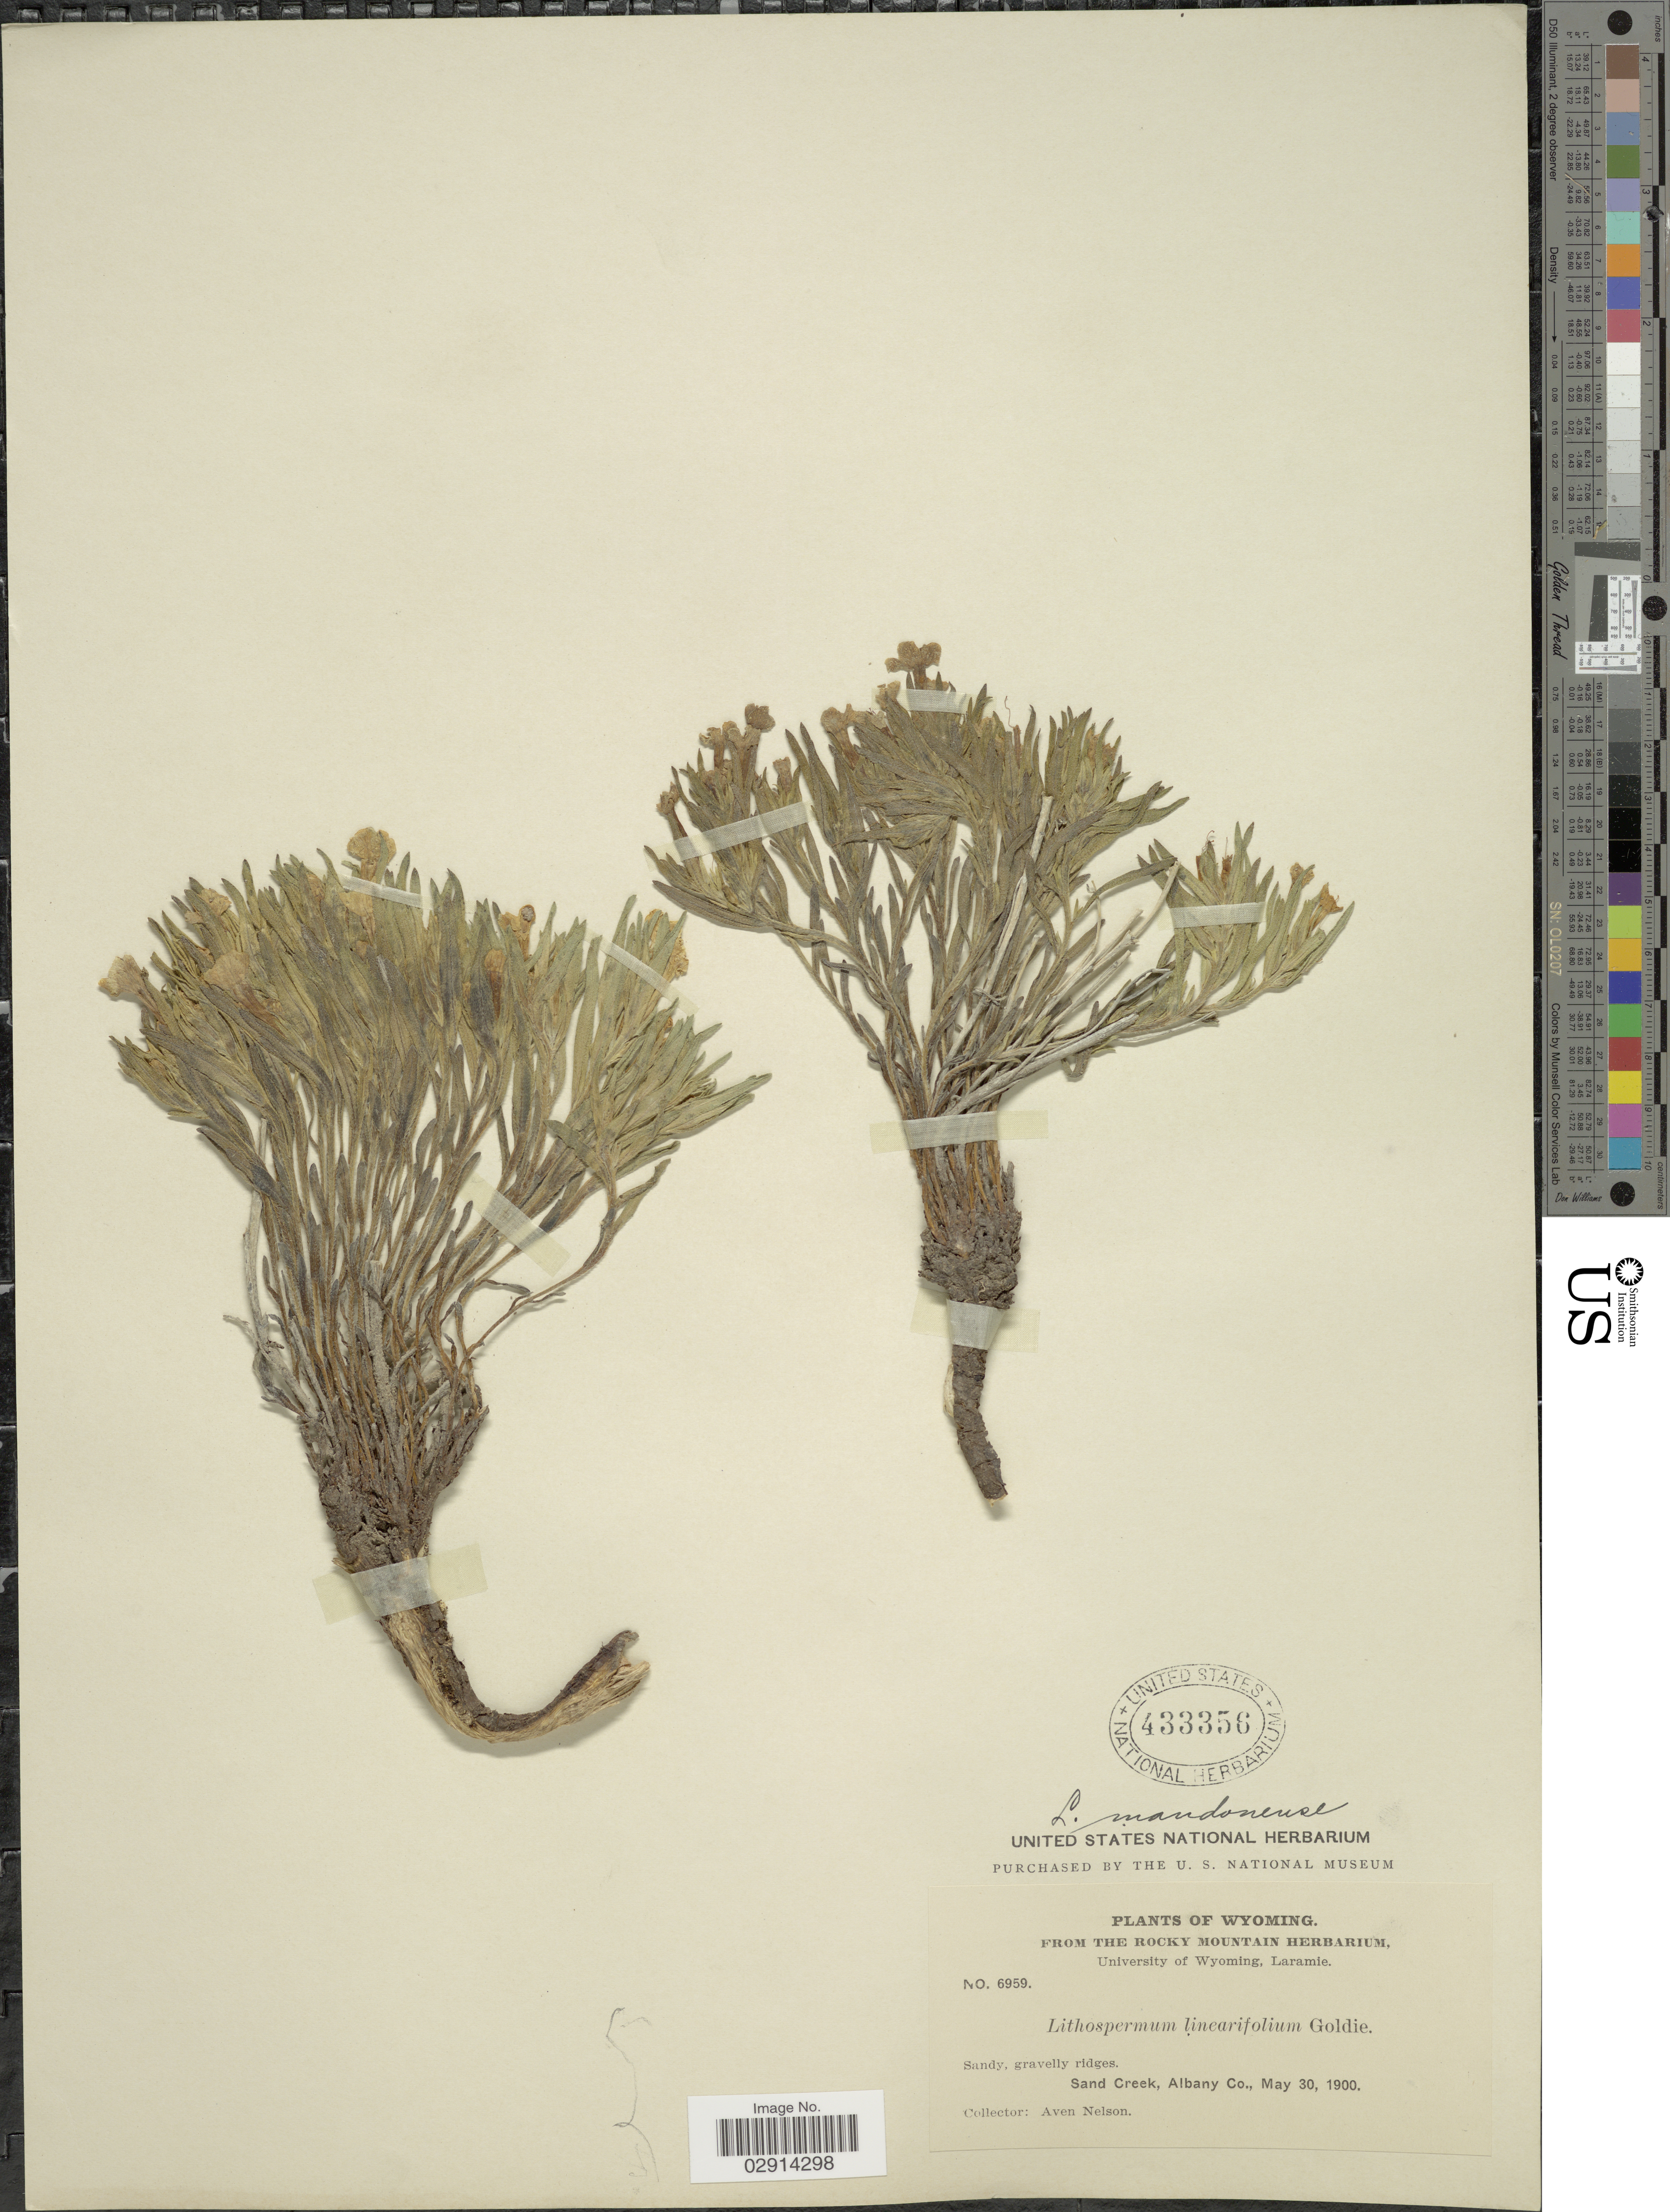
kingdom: Plantae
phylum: Tracheophyta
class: Magnoliopsida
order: Boraginales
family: Boraginaceae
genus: Lithospermum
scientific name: Lithospermum mandanense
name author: Spreng.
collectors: A. Nelson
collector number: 6959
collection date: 1900-05-30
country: United States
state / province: Wyoming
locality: Sand Creek, Albany Co.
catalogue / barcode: US 433356